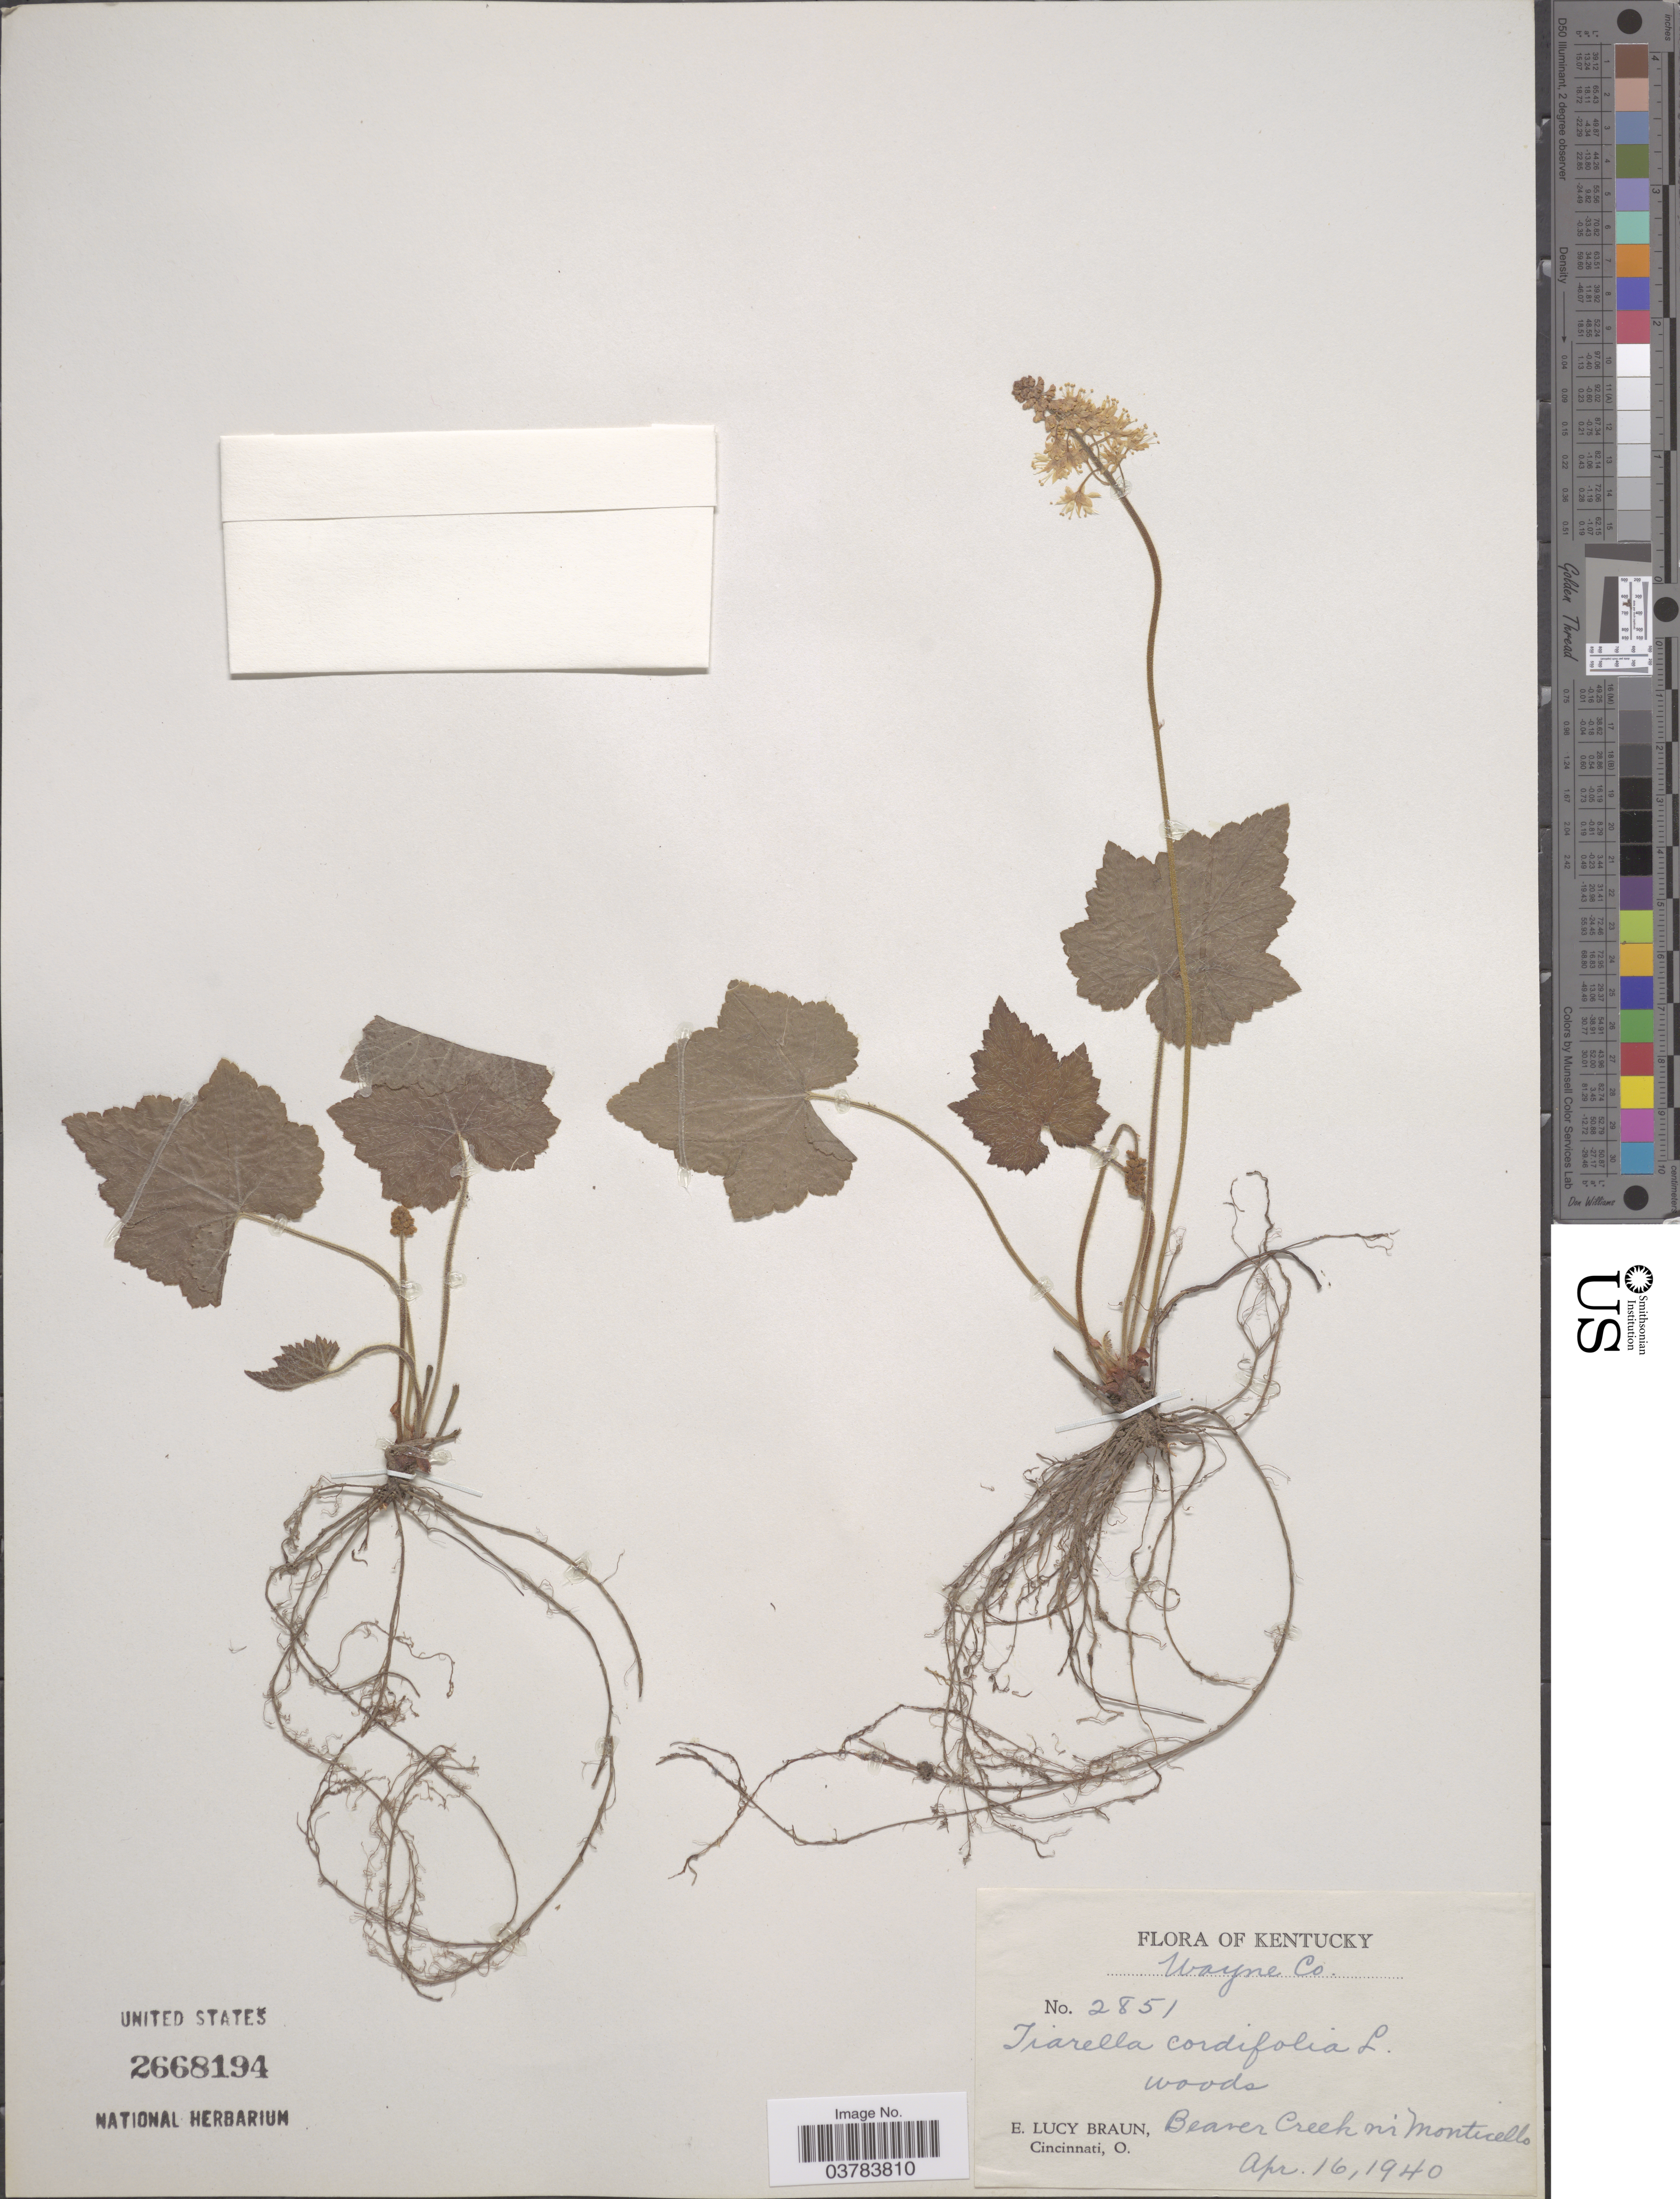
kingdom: Plantae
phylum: Tracheophyta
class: Magnoliopsida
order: Saxifragales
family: Saxifragaceae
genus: Tiarella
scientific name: Tiarella cordifolia var. typica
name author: Lakela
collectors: E. L. Braun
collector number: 2851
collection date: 1940-04-16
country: United States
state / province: Kentucky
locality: Wayne Co. Beaver Creek on Monticello.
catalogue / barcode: US 2668194